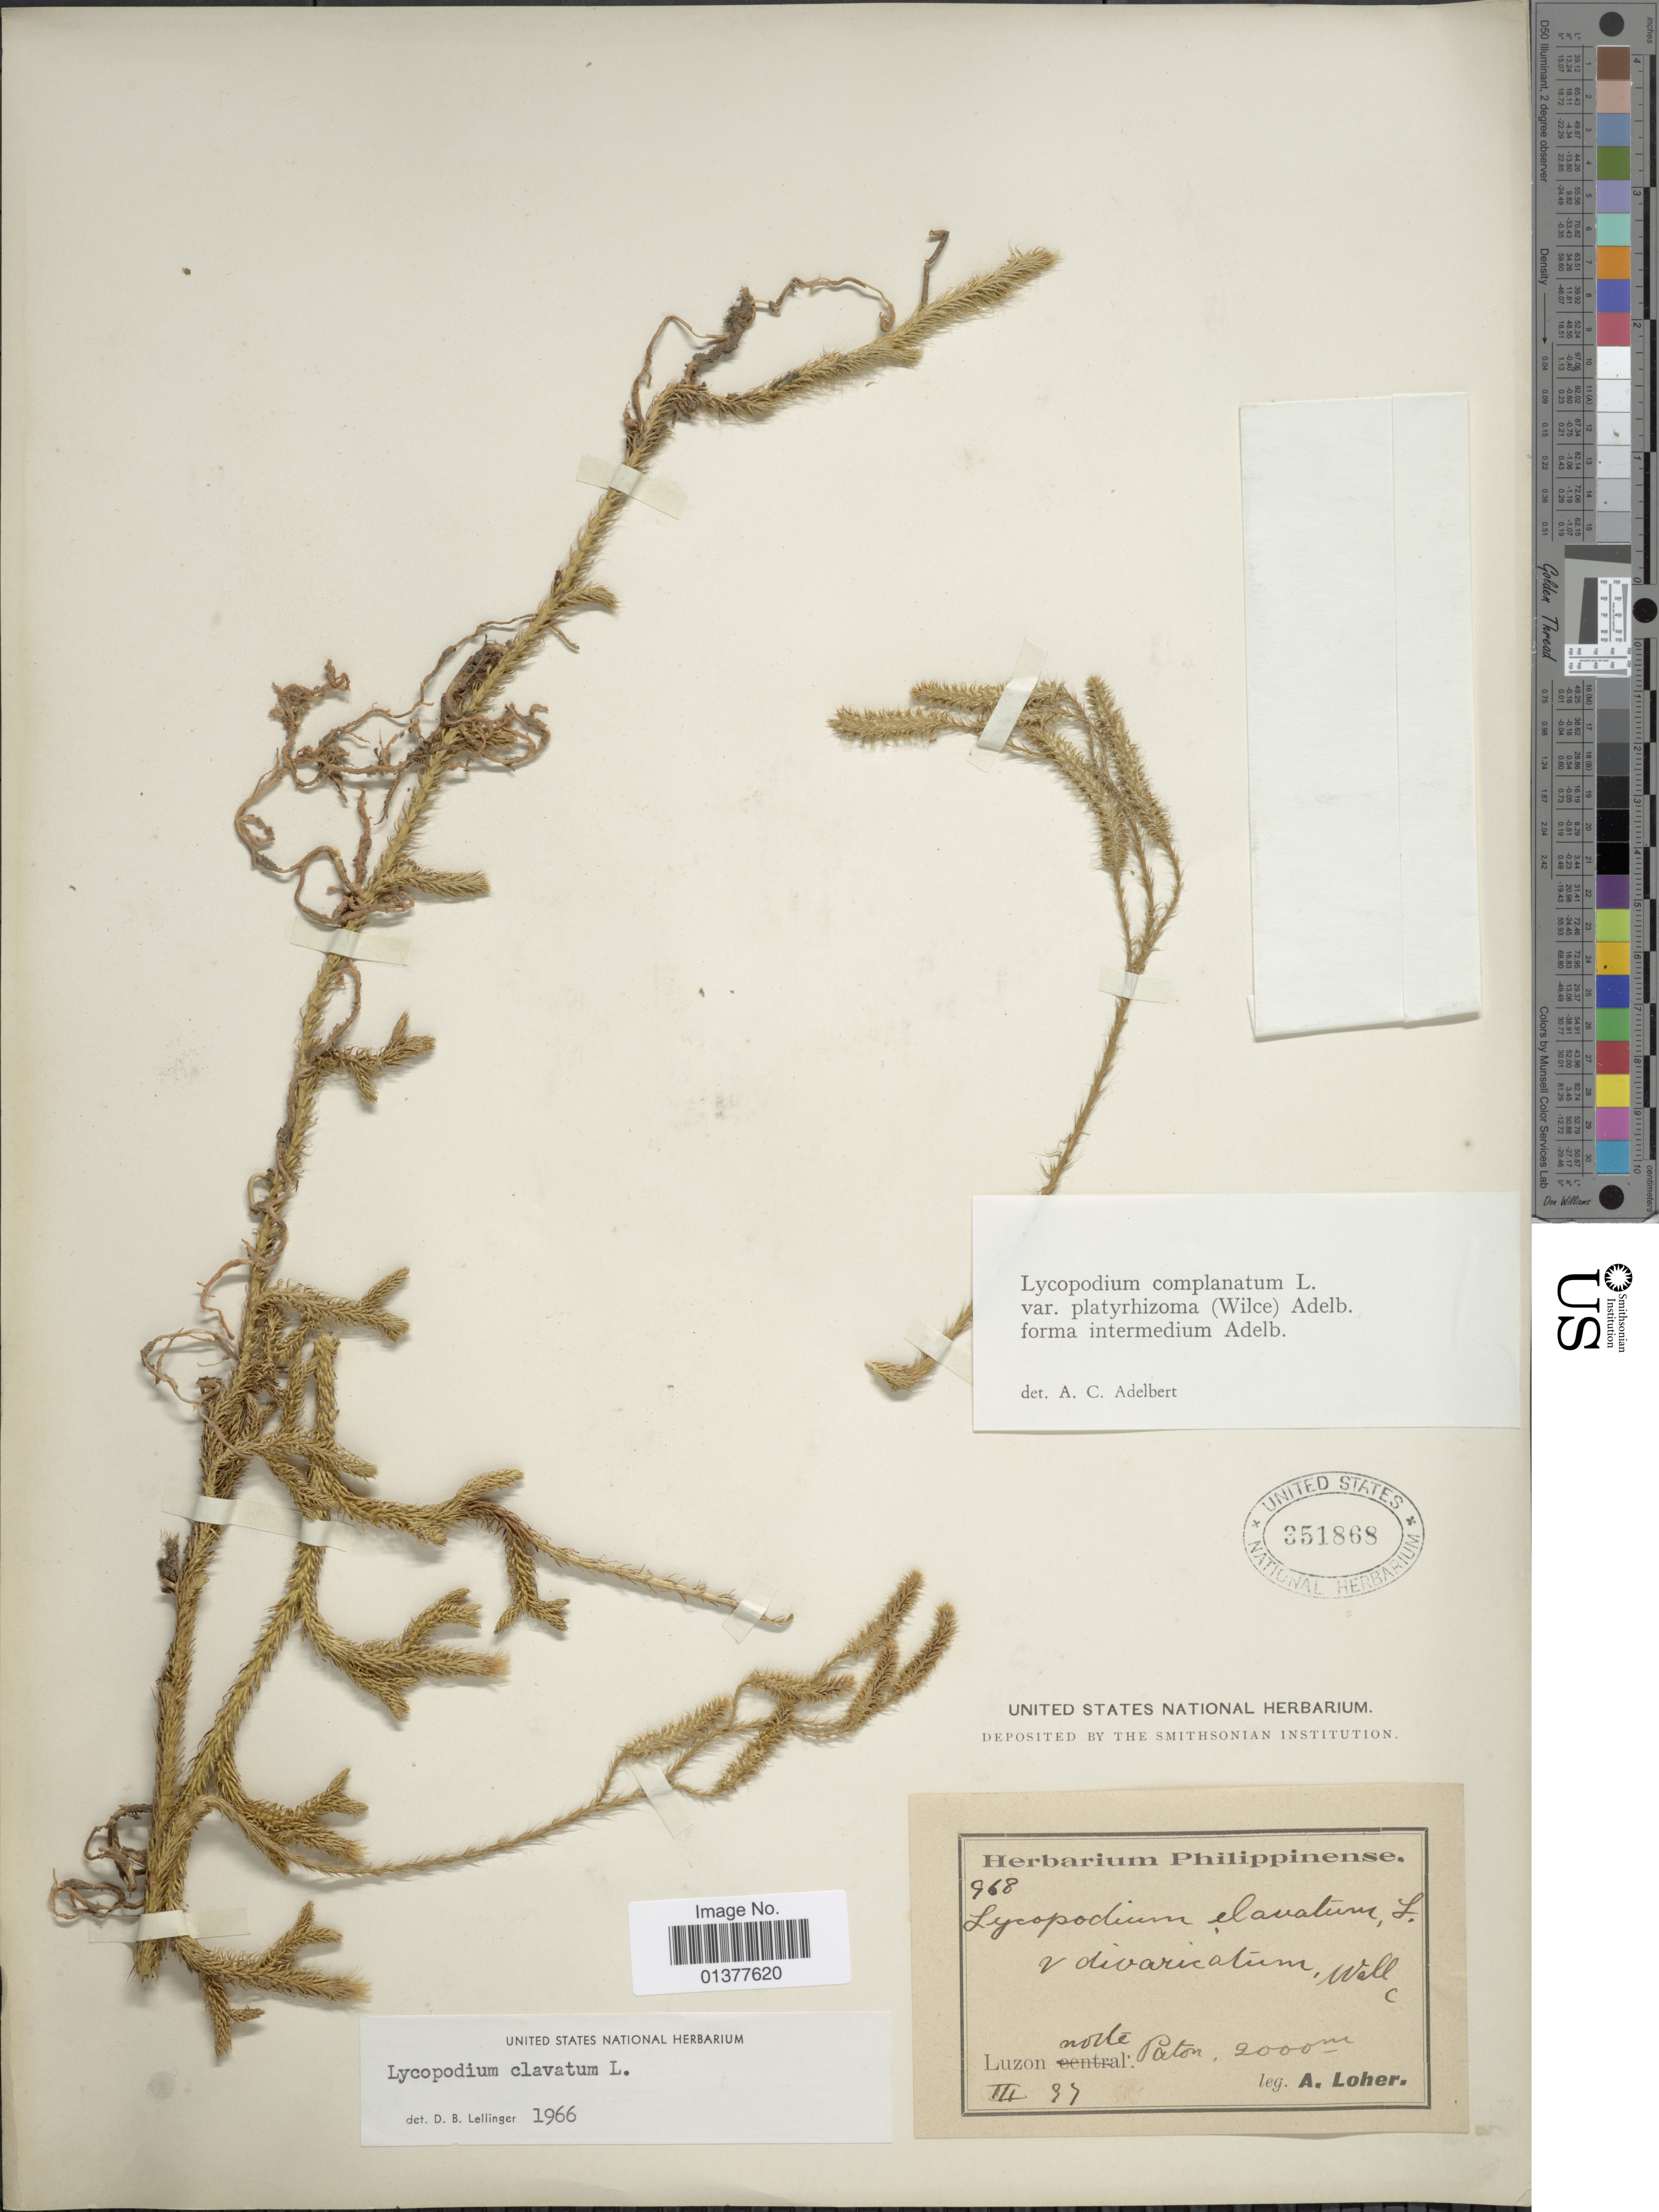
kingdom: Plantae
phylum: Tracheophyta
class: Lycopodiopsida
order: Lycopodiales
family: Lycopodiaceae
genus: Lycopodium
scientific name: Lycopodium clavatum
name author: L.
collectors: A. Loher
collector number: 968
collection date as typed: Transcribed d/m/y: /3/97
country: Philippines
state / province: Central Luzon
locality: Norte Paton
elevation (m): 2000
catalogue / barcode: US 351868